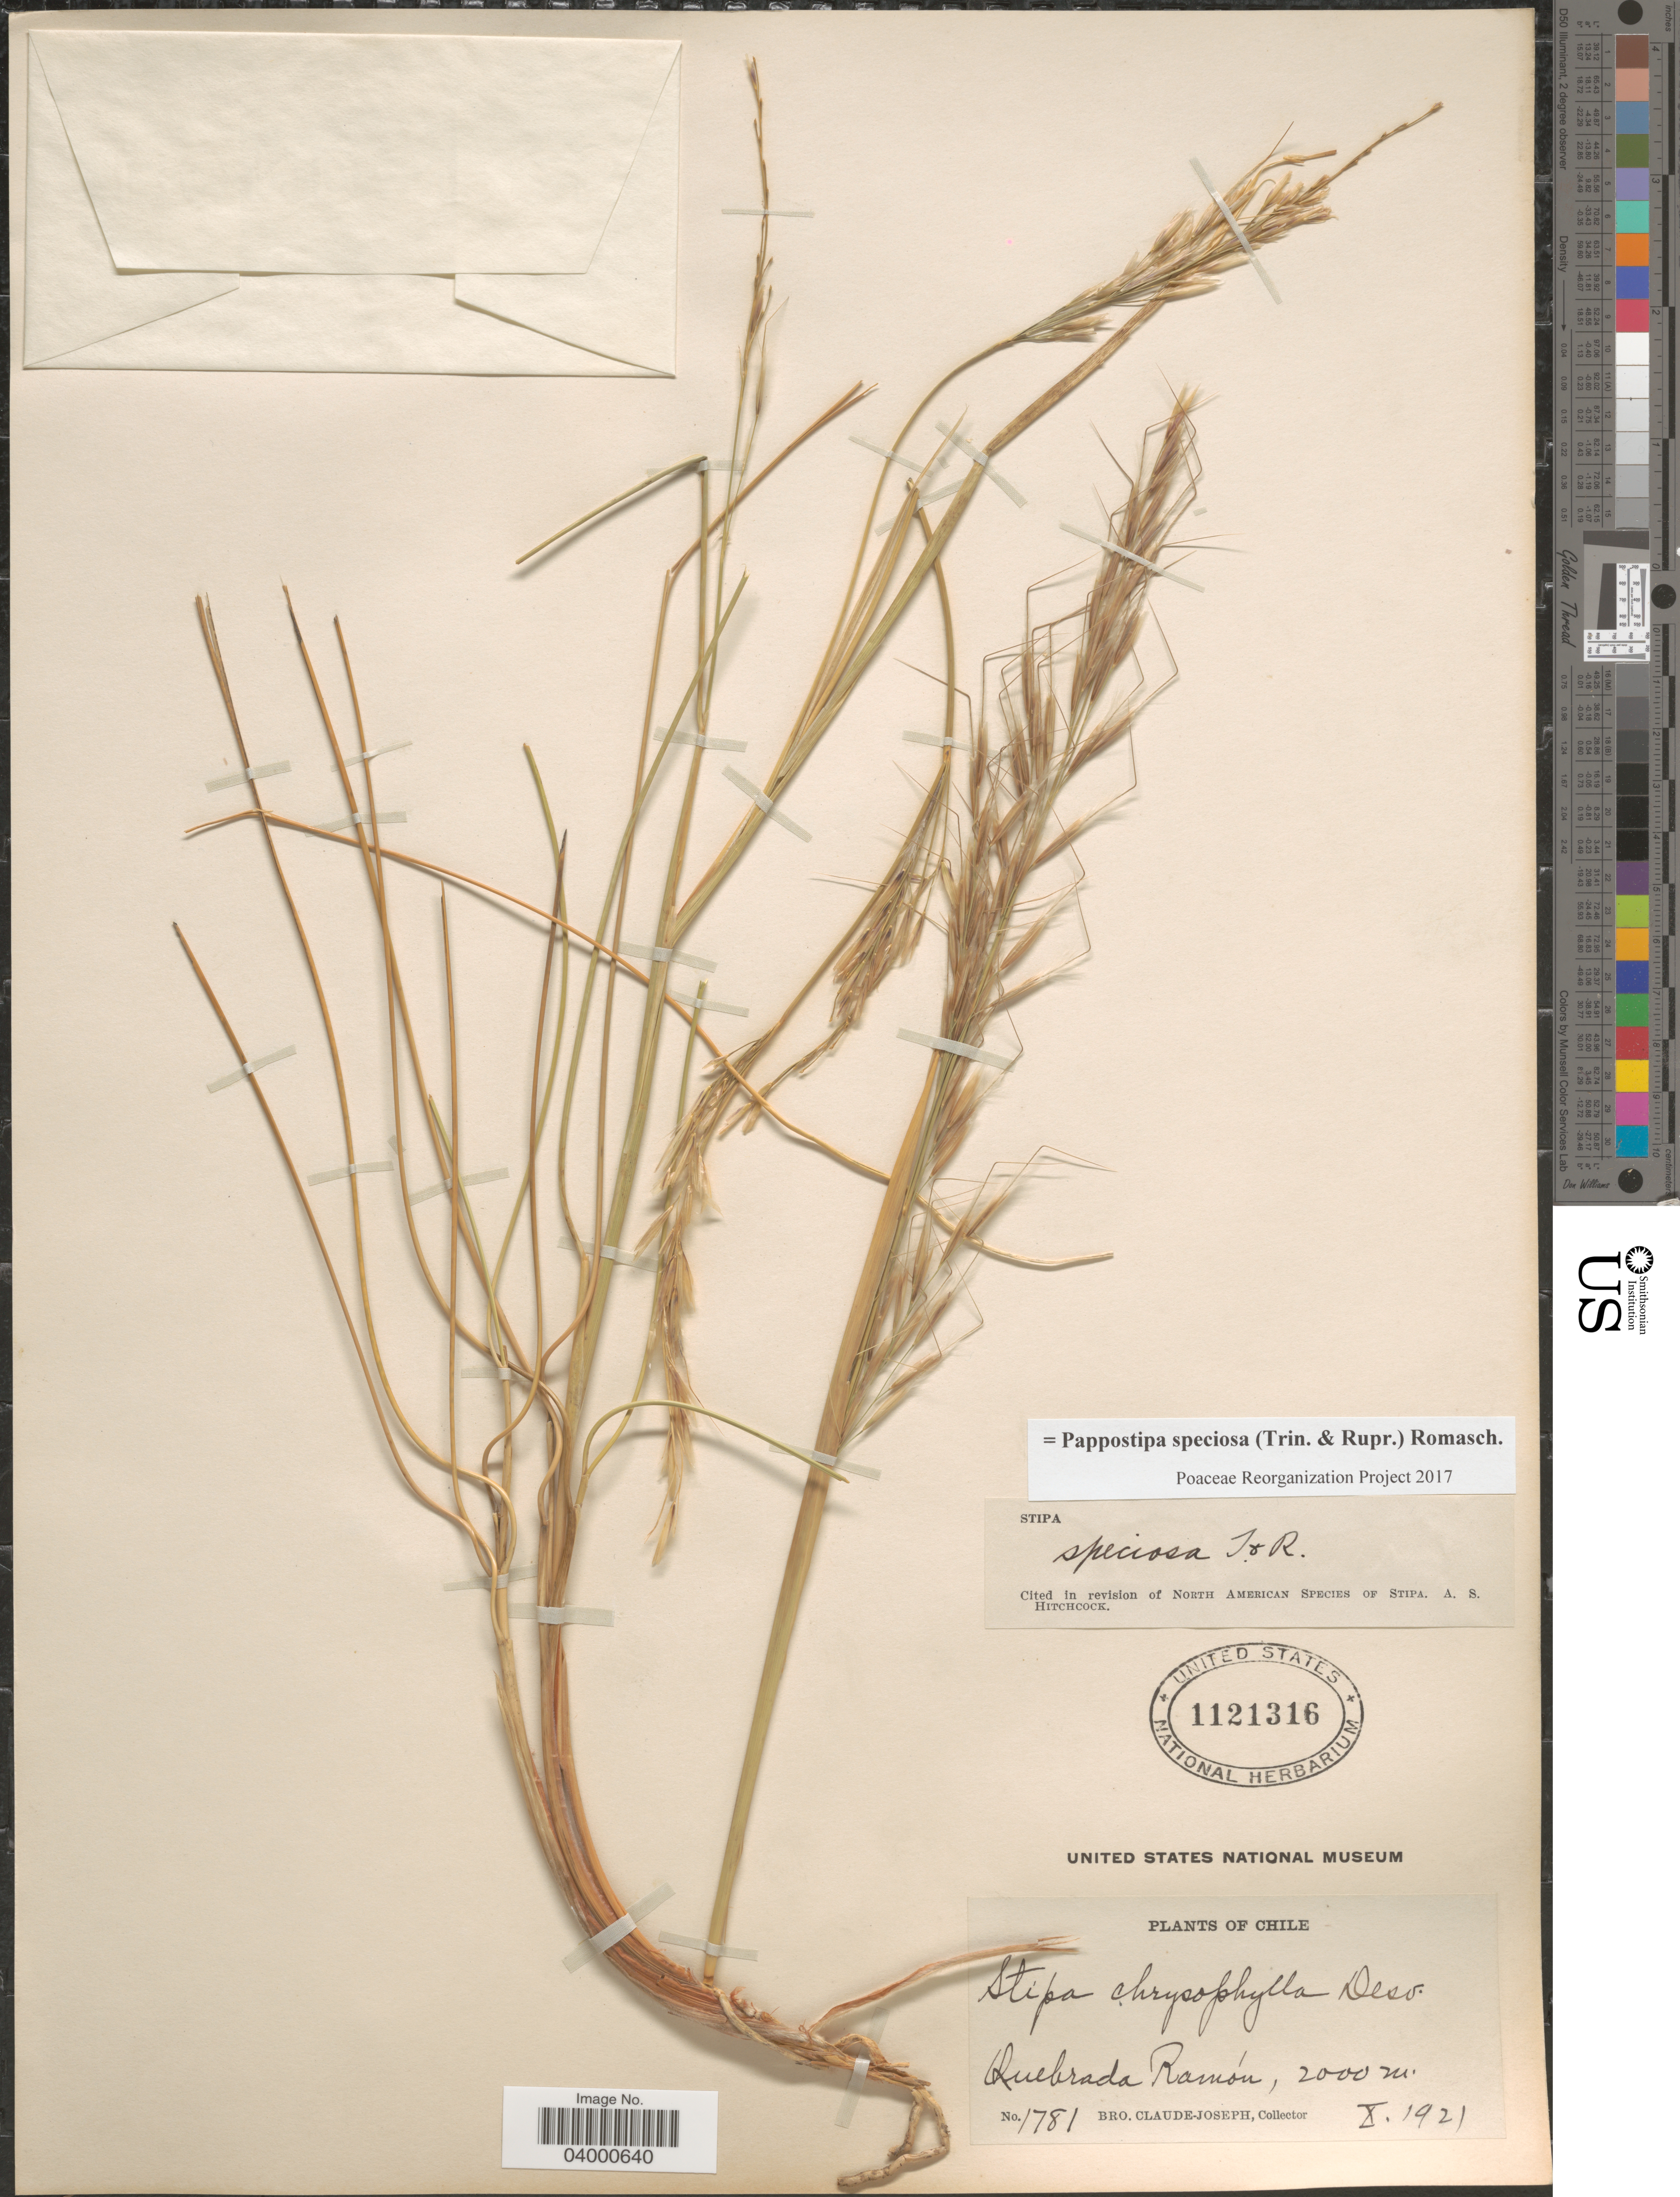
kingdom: Plantae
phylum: Tracheophyta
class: Liliopsida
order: Poales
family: Poaceae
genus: Pappostipa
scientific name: Pappostipa speciosa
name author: (Trin. & Rupr.) Romasch.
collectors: Bro. Claude-Joseph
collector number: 1781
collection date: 1921-10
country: Chile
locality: Quebrada Ramón.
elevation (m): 2000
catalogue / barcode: US 1121316